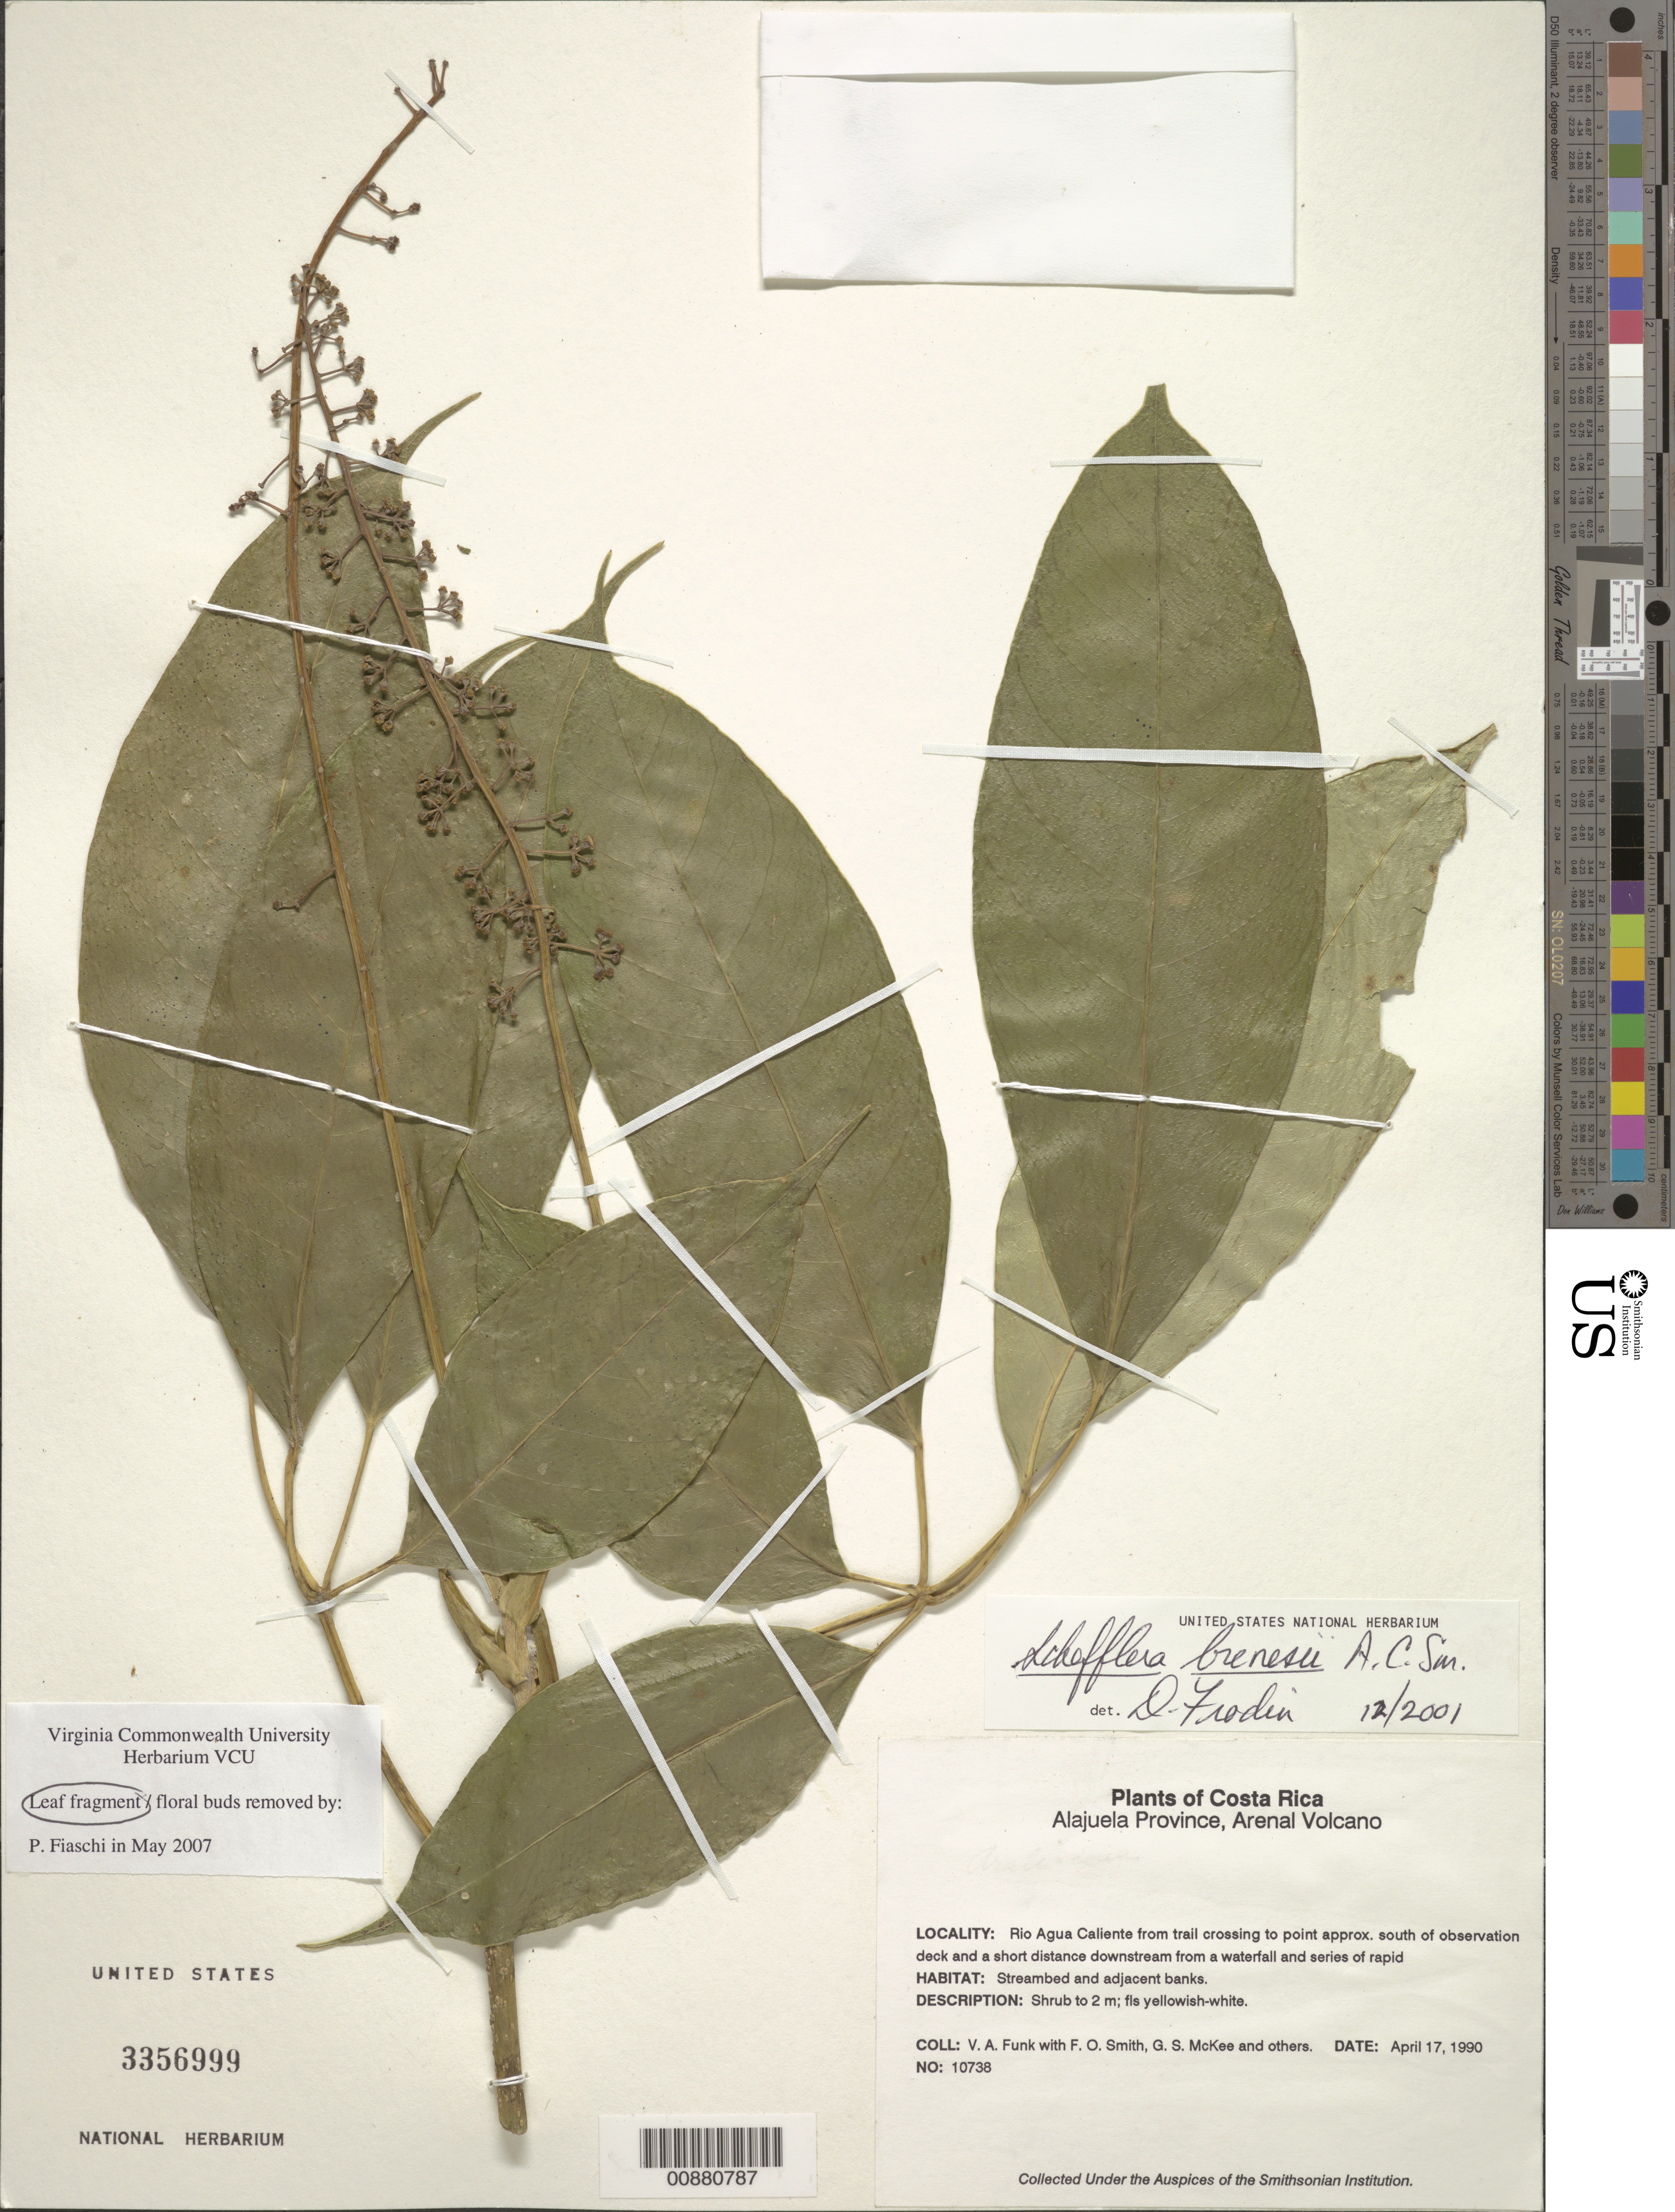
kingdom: Plantae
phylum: Tracheophyta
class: Magnoliopsida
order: Apiales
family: Araliaceae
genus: Schefflera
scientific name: Schefflera brenesii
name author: A.C. Sm.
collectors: V. Funk, F. Smith, G. S. McKee & et al.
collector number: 10738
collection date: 1990-04-17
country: Costa Rica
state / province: Alajuela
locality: Arenal Volcano, Rio Agua Caliente from trail crossing to point approx. south of observation deck.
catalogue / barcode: US 3356999